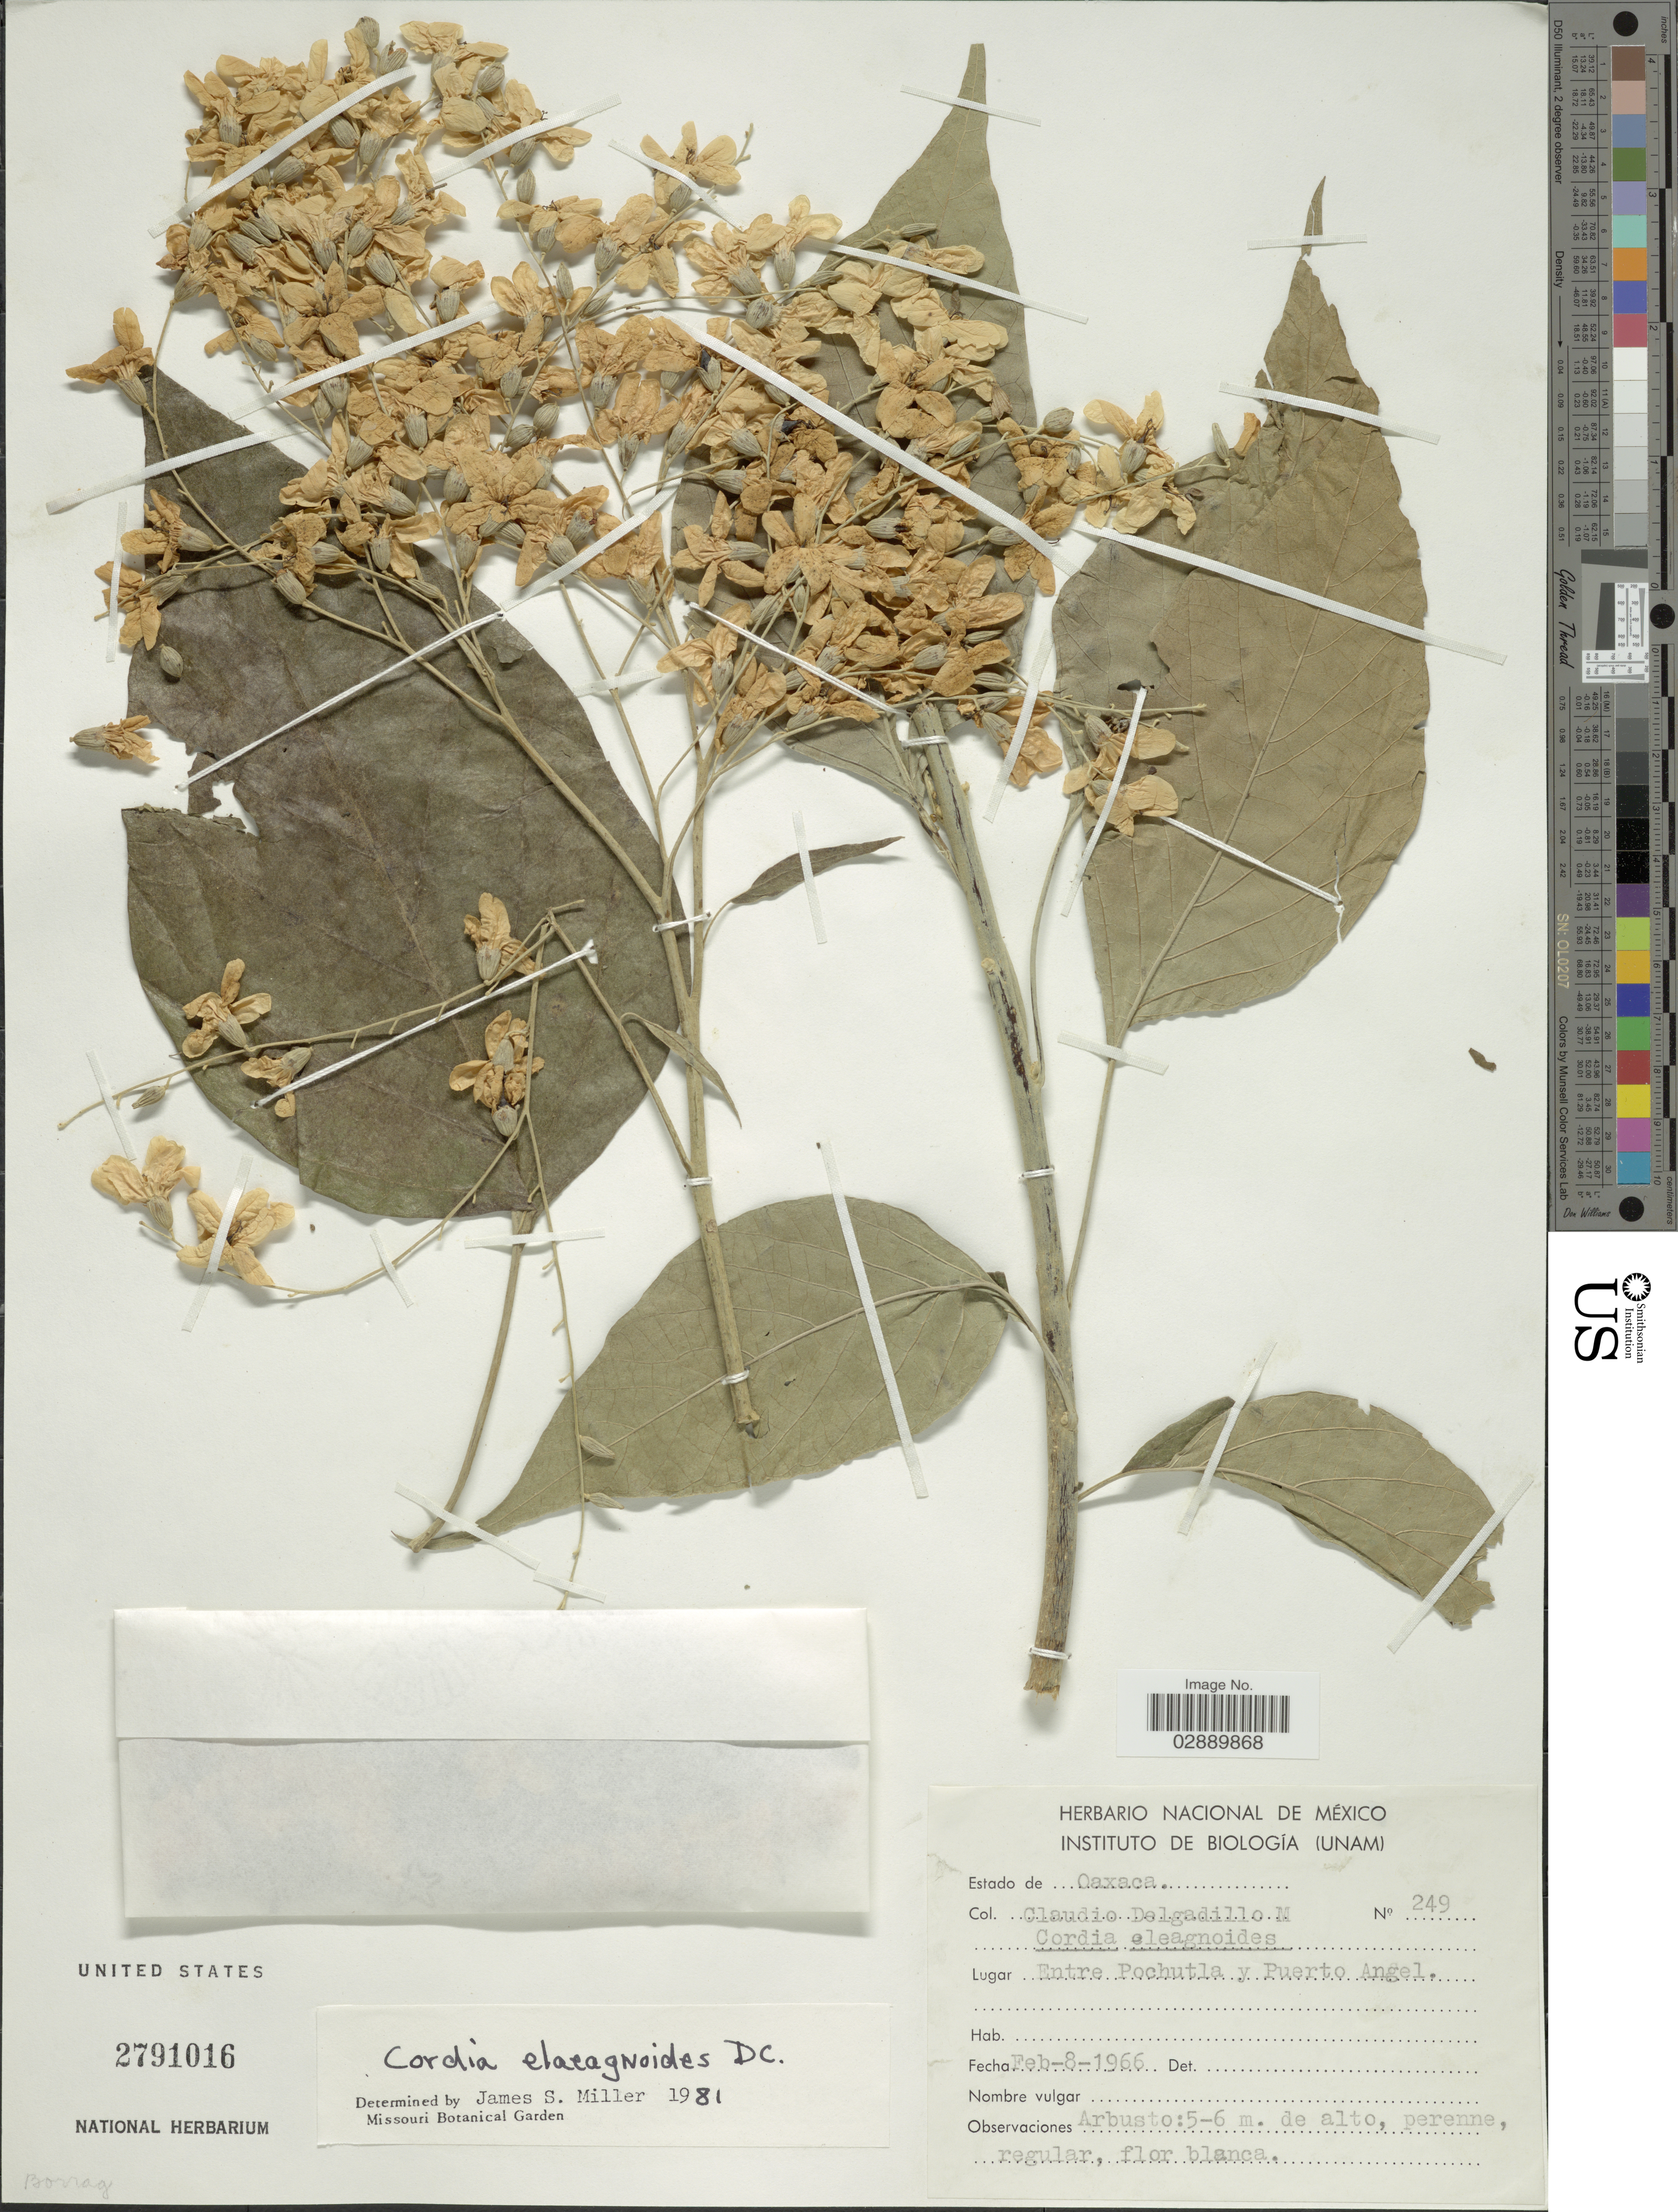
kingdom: Plantae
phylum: Tracheophyta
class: Magnoliopsida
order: Boraginales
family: Cordiaceae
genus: Cordia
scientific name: Cordia elaeagnoides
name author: A. DC.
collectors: C. Delgadillo-m.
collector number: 249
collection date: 1966-02-08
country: Mexico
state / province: Oaxaca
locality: Entre Pochutla y Puerto Angel.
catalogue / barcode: US 2791016